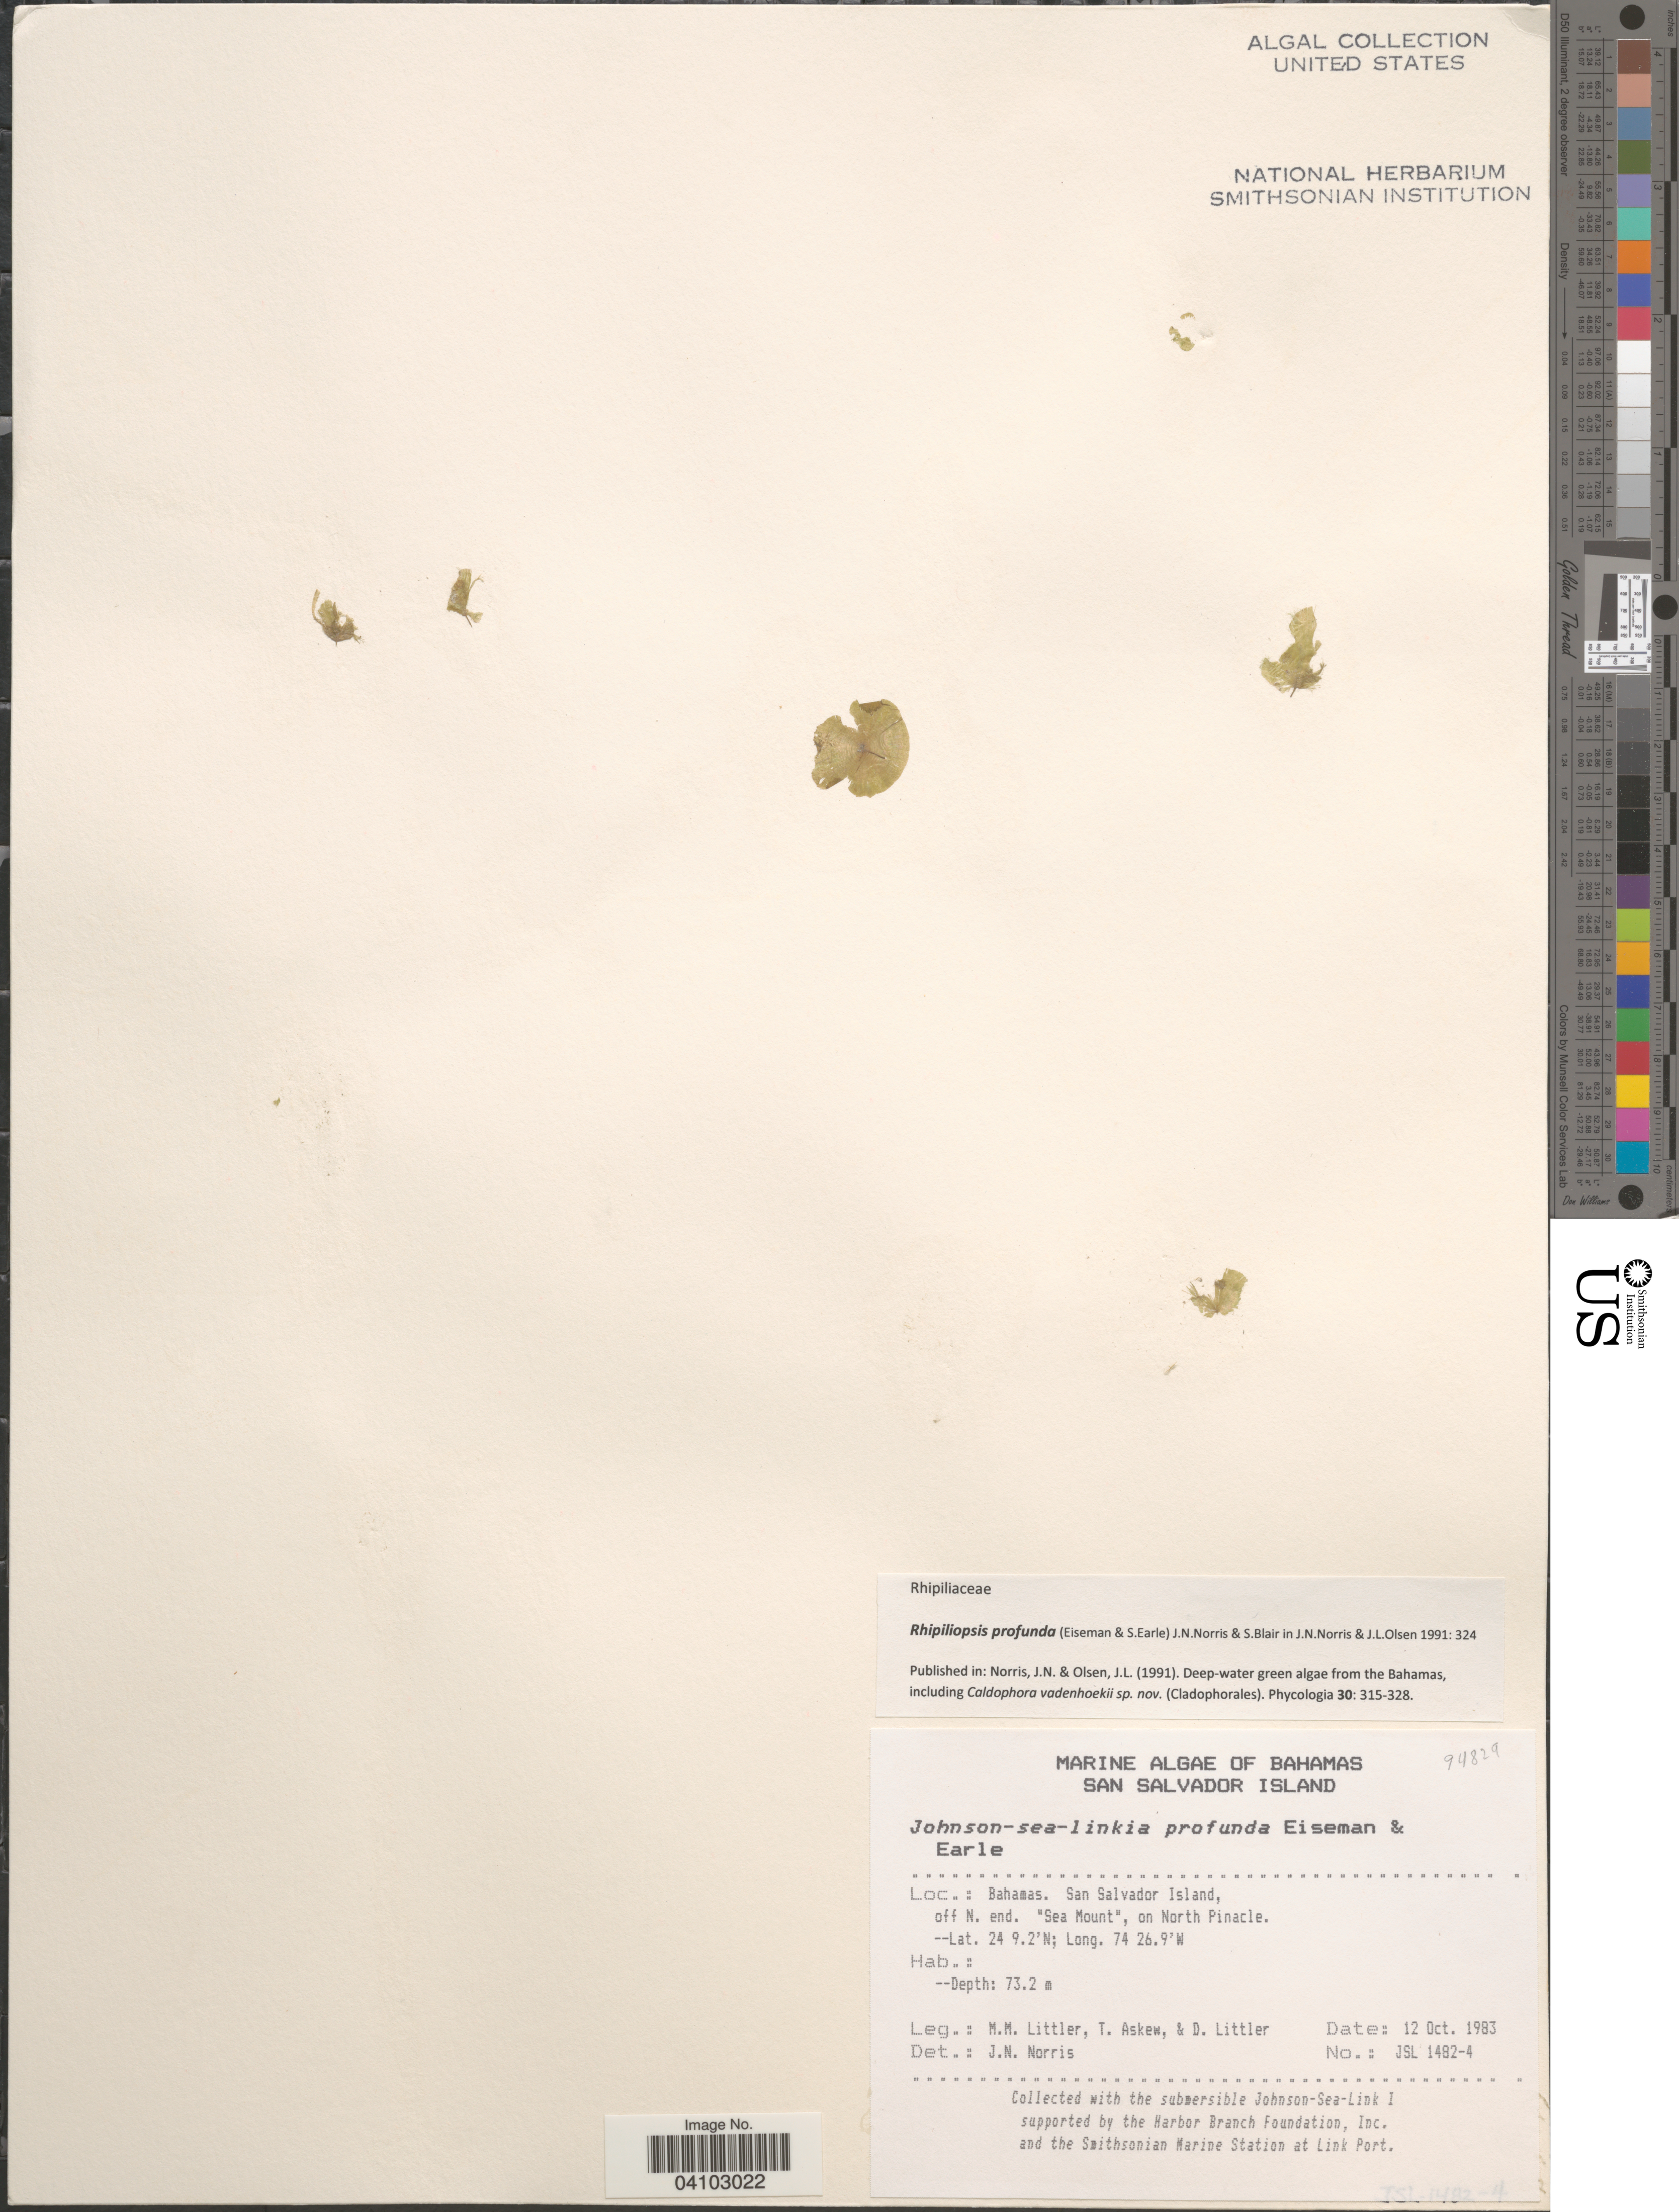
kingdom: Plantae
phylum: Chlorophyta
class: Ulvophyceae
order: Bryopsidales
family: Rhipiliaceae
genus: Rhipiliopsis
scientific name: Rhipiliopsis profunda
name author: (Eiseman & S.A. Earle) J.N. Norris & S. Blair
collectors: M. M. Littler, T. Askew & D. S. Littler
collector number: JSL 1482-4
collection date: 1983-10-12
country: Bahamas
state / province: San Salvador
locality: San Salvador Island, off N. end. "Sea Mount", on North Pinacle.